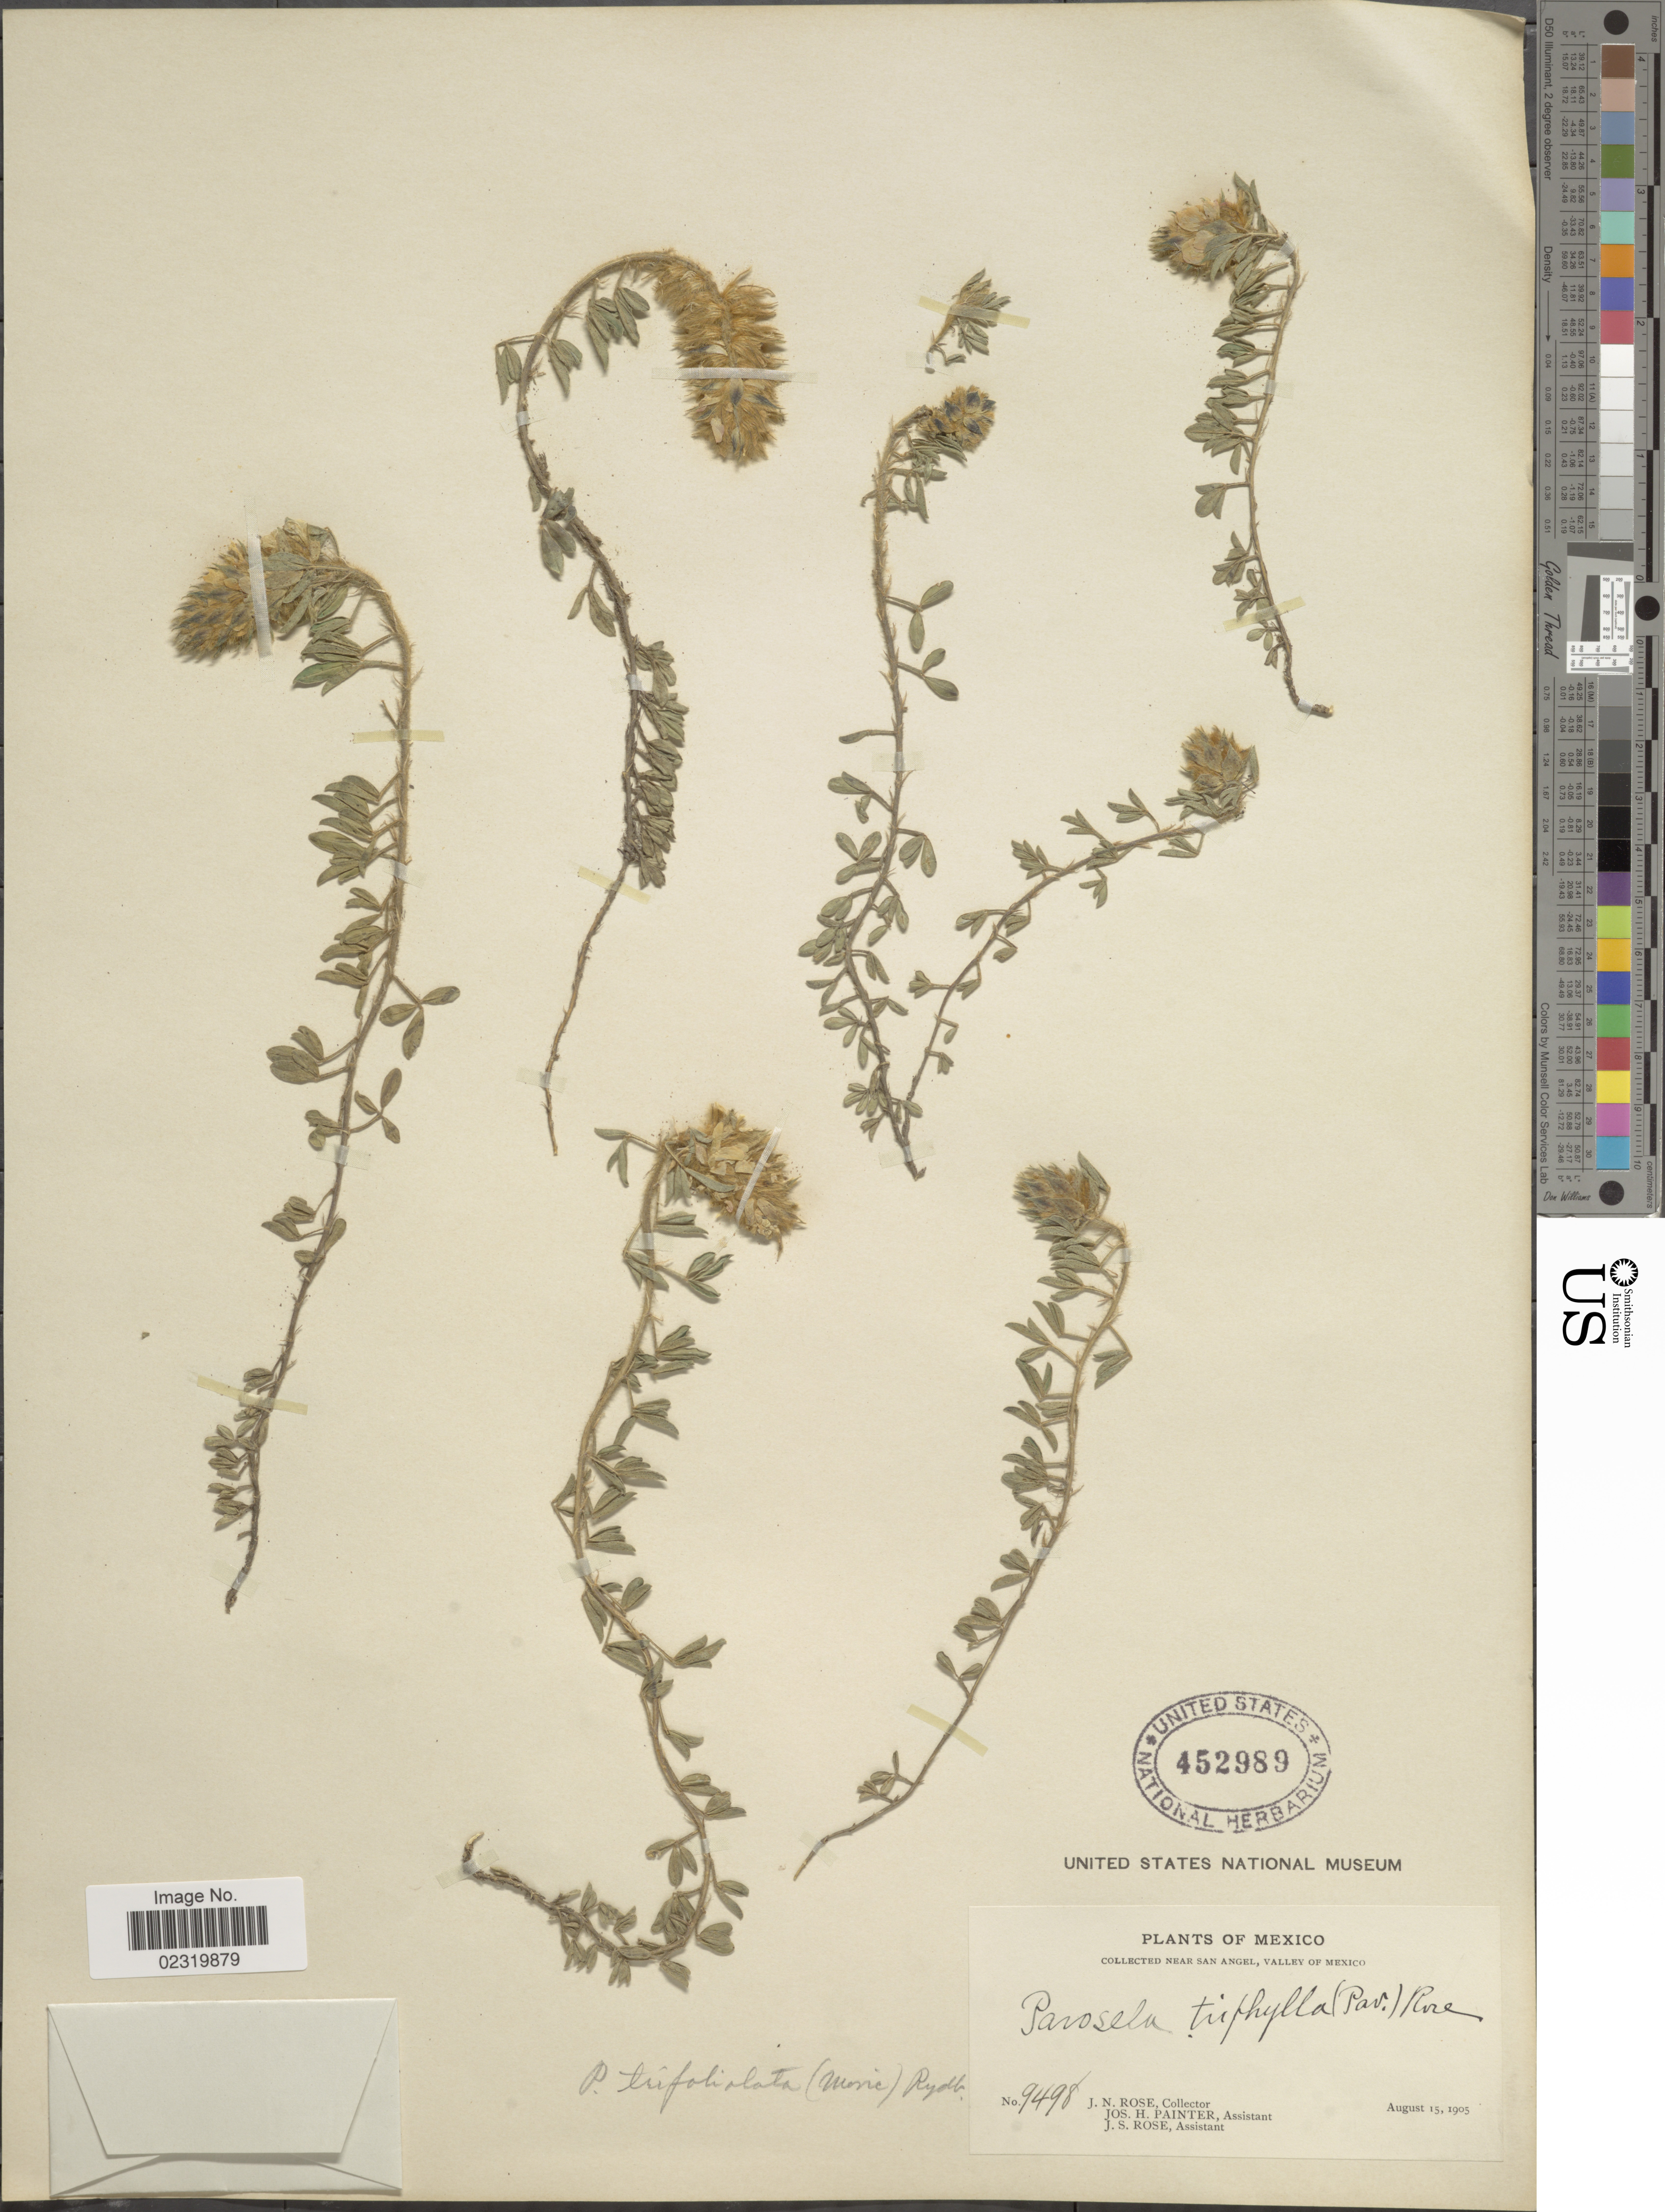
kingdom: Plantae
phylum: Tracheophyta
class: Magnoliopsida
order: Fabales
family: Fabaceae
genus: Dalea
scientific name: Dalea prostrata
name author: Ortega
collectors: J. N. Rose, J. H. Painter & J. S. Rose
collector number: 9498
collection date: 1905-08-15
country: Mexico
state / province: México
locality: Near San Angel, Valley of Mexico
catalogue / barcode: US 452989